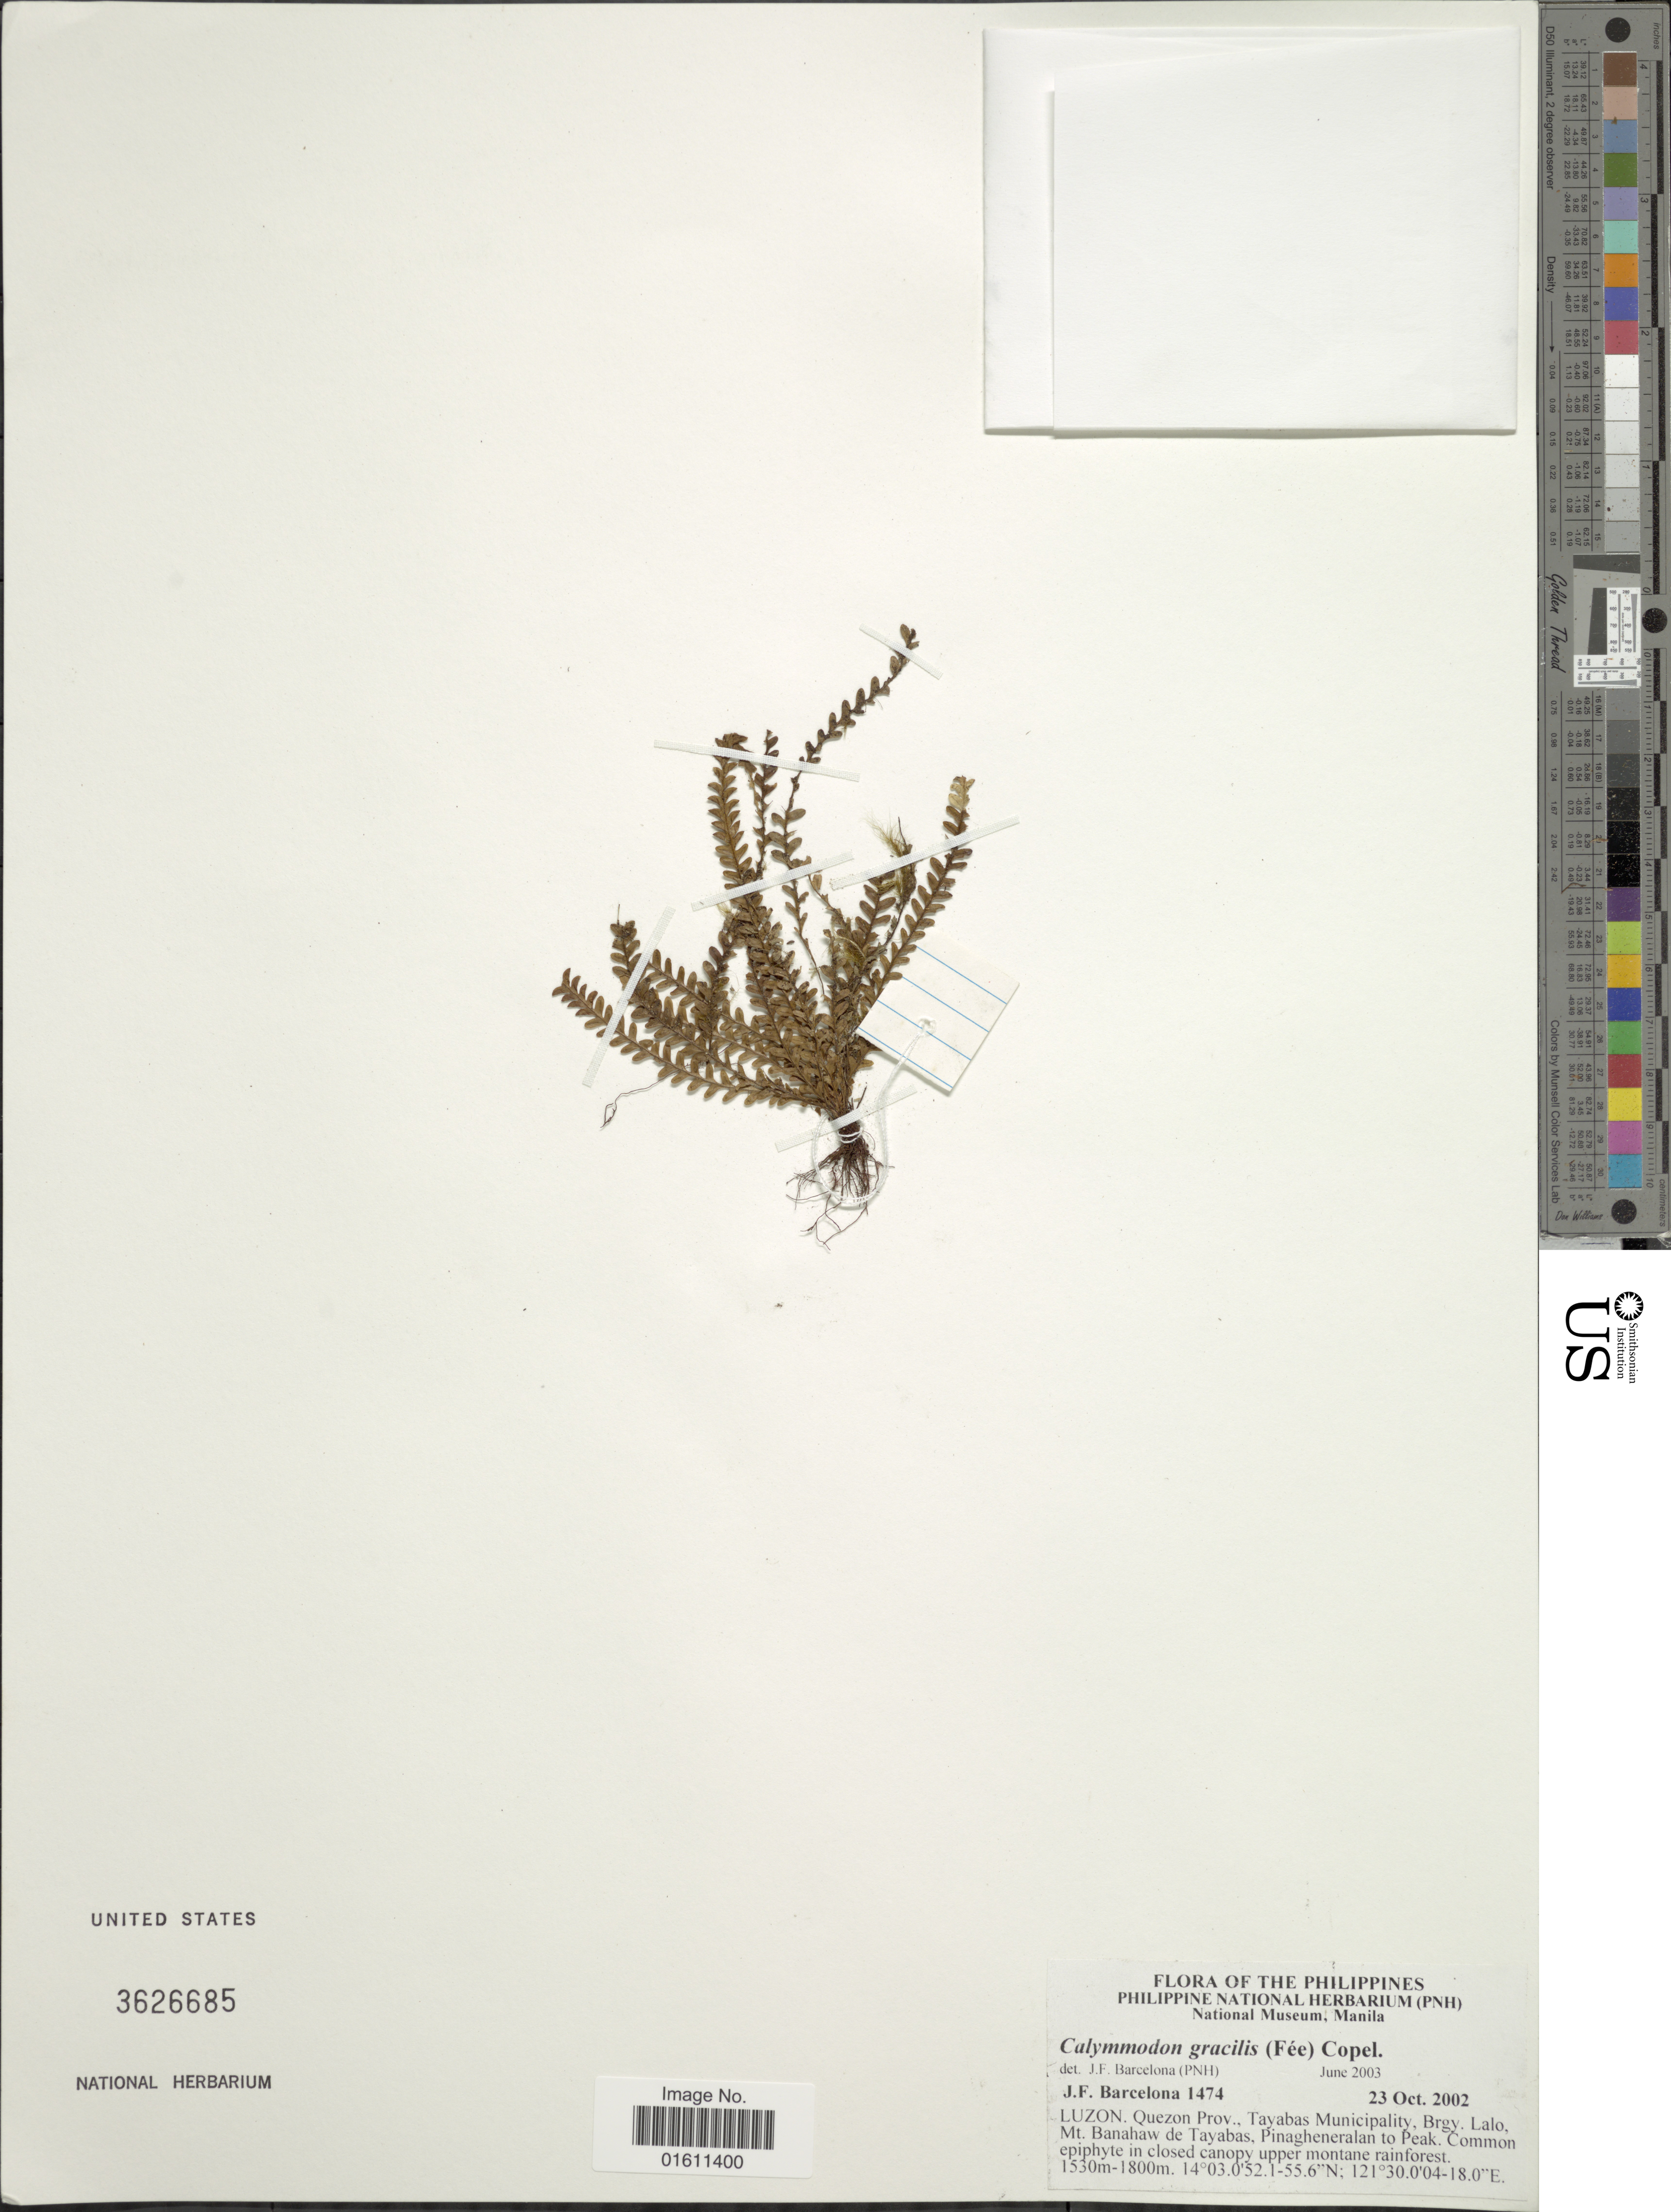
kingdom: Plantae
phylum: Tracheophyta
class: Polypodiopsida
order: Polypodiales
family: Polypodiaceae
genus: Calymmodon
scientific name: Calymmodon gracilis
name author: (Fée) Copel.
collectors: J. F. Barcelona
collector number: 1474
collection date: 2002-10-23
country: Philippines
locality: The Philippines, Luzon. Quezon Prov., Tayabas Municipaltiy, Brgy. Lalo, Mt. Banahaw de Tayabas, Pinagheneralan to Peak.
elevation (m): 1530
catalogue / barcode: US 3626685